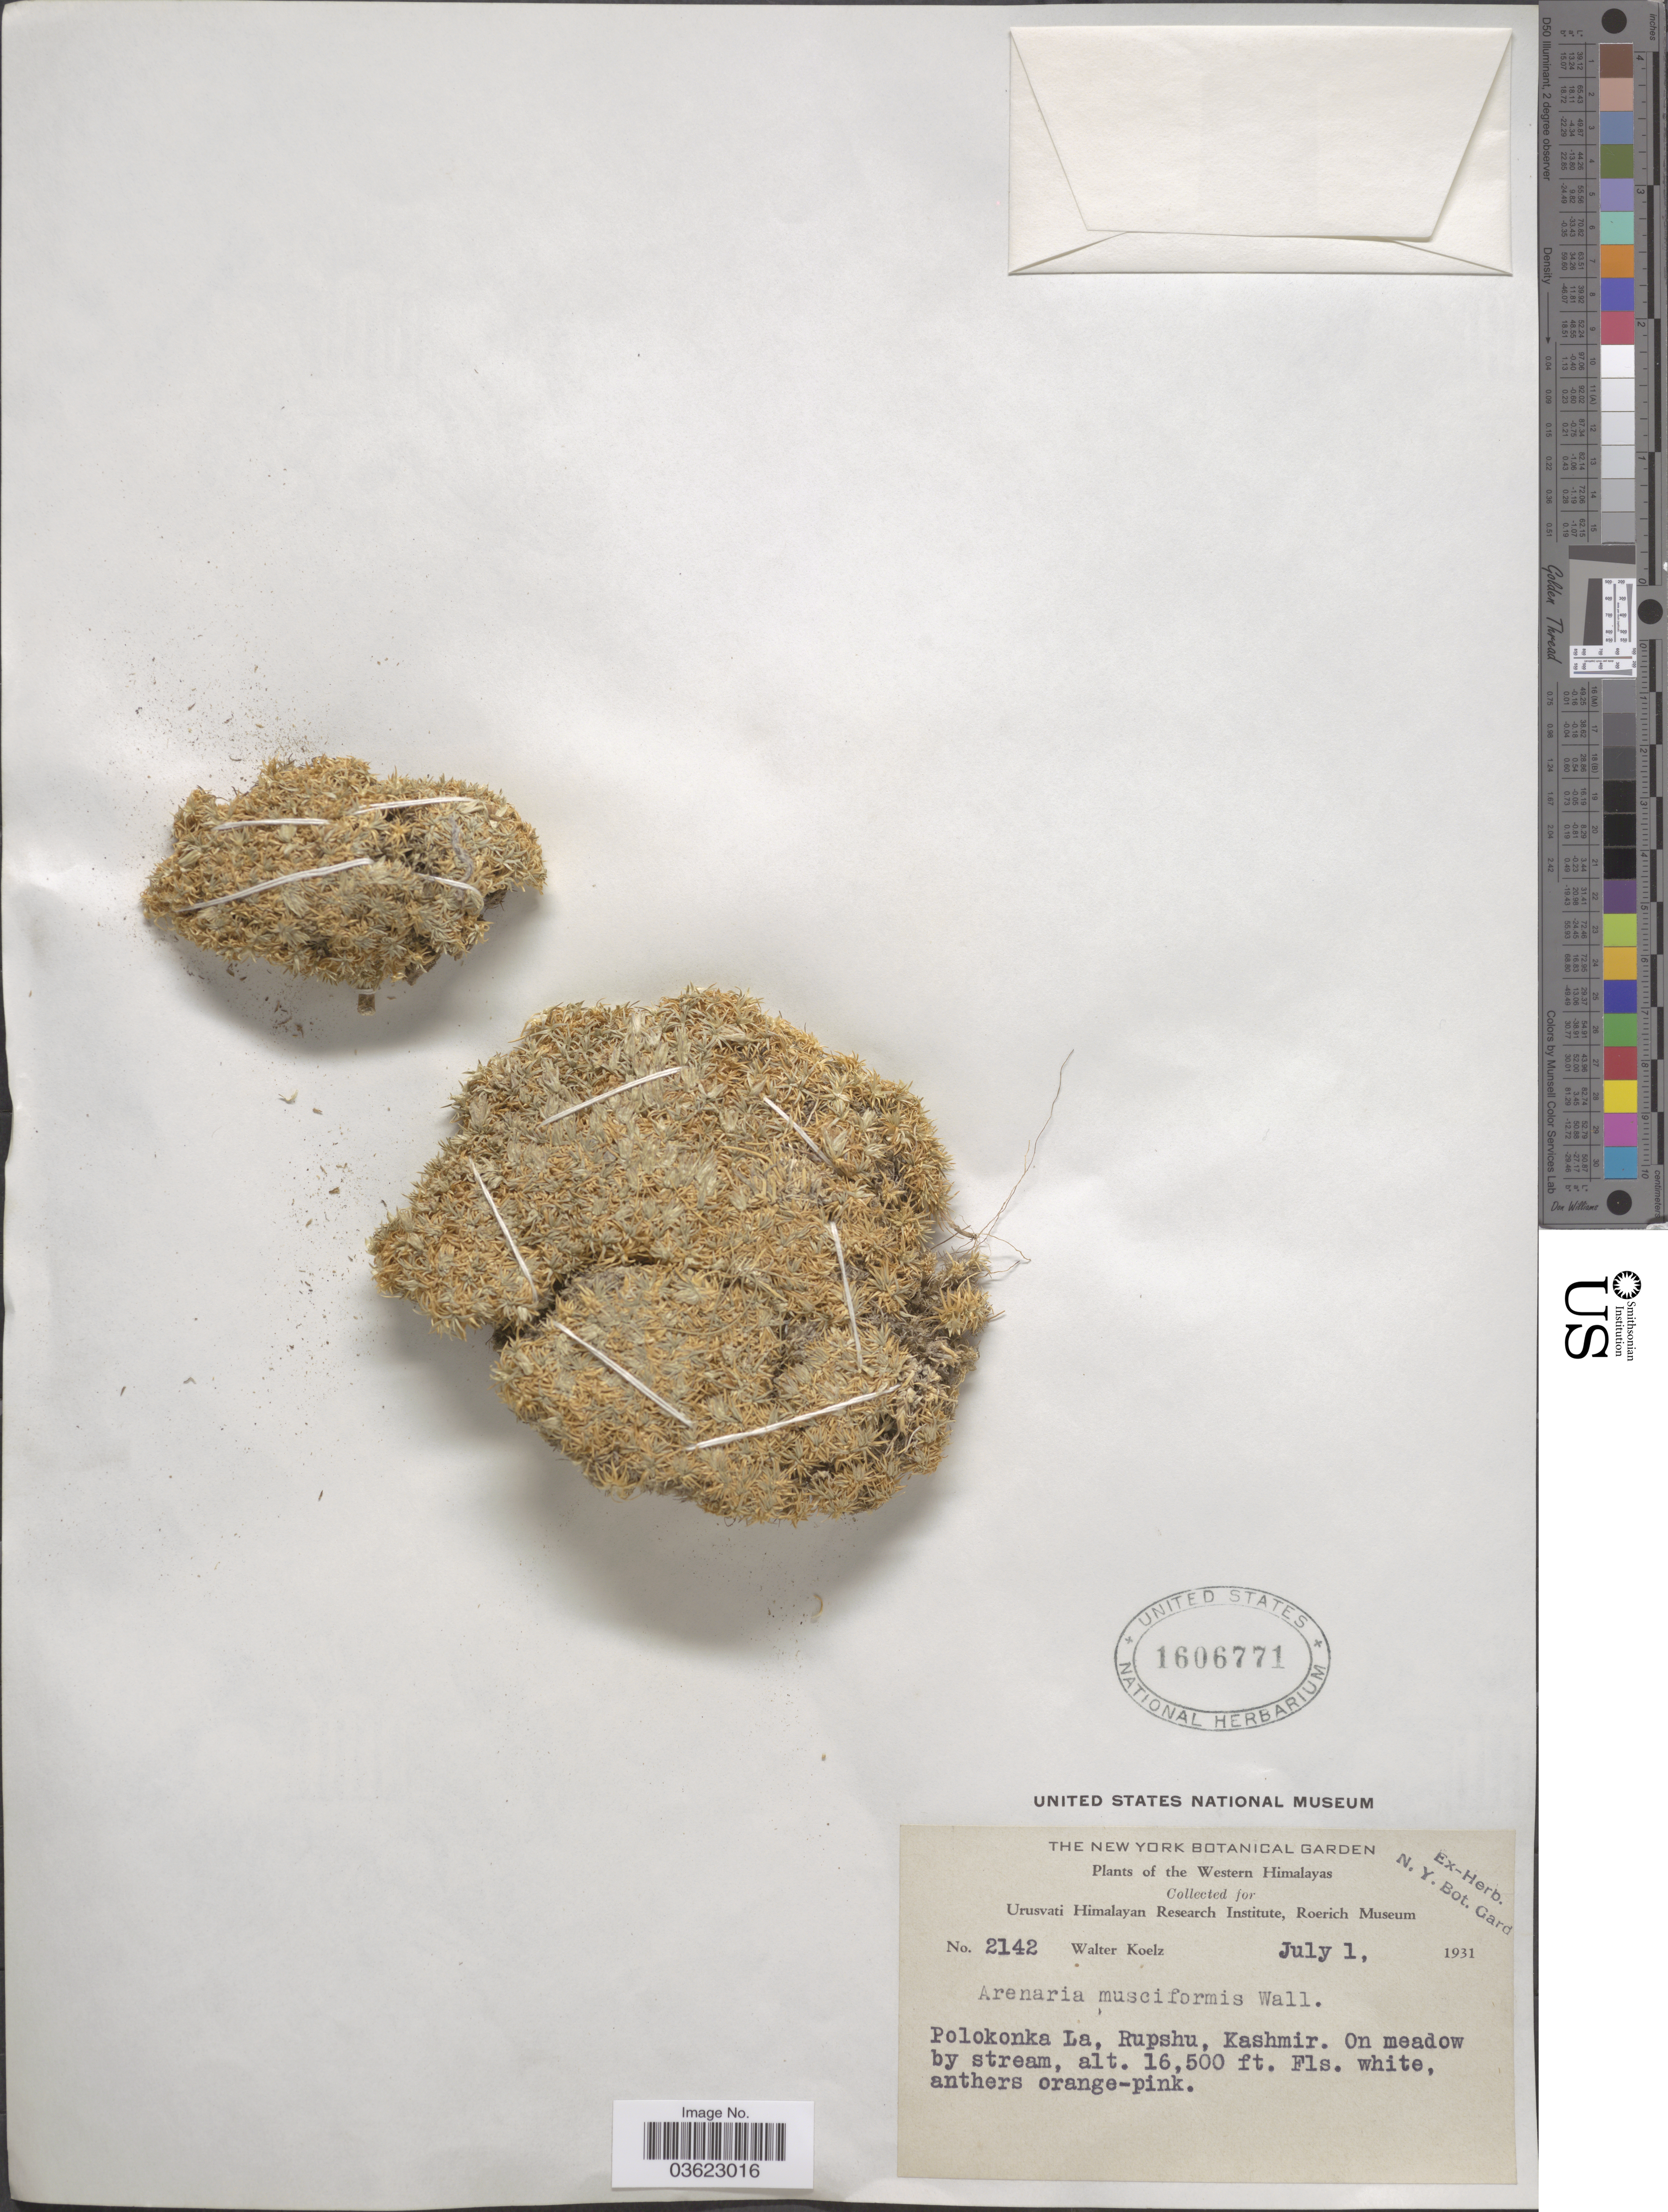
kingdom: Plantae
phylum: Tracheophyta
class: Magnoliopsida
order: Caryophyllales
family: Caryophyllaceae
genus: Eremogone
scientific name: Eremogone bryophylla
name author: (Fernald) Pusalkar & D.K. Singh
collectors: W. N. Koelz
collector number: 2142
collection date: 1931-07-01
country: India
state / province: Jammu and Kashmir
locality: Western Himalayas. Polokonka La, Rupshu, Kashmir.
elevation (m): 5029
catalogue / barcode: US 1606771